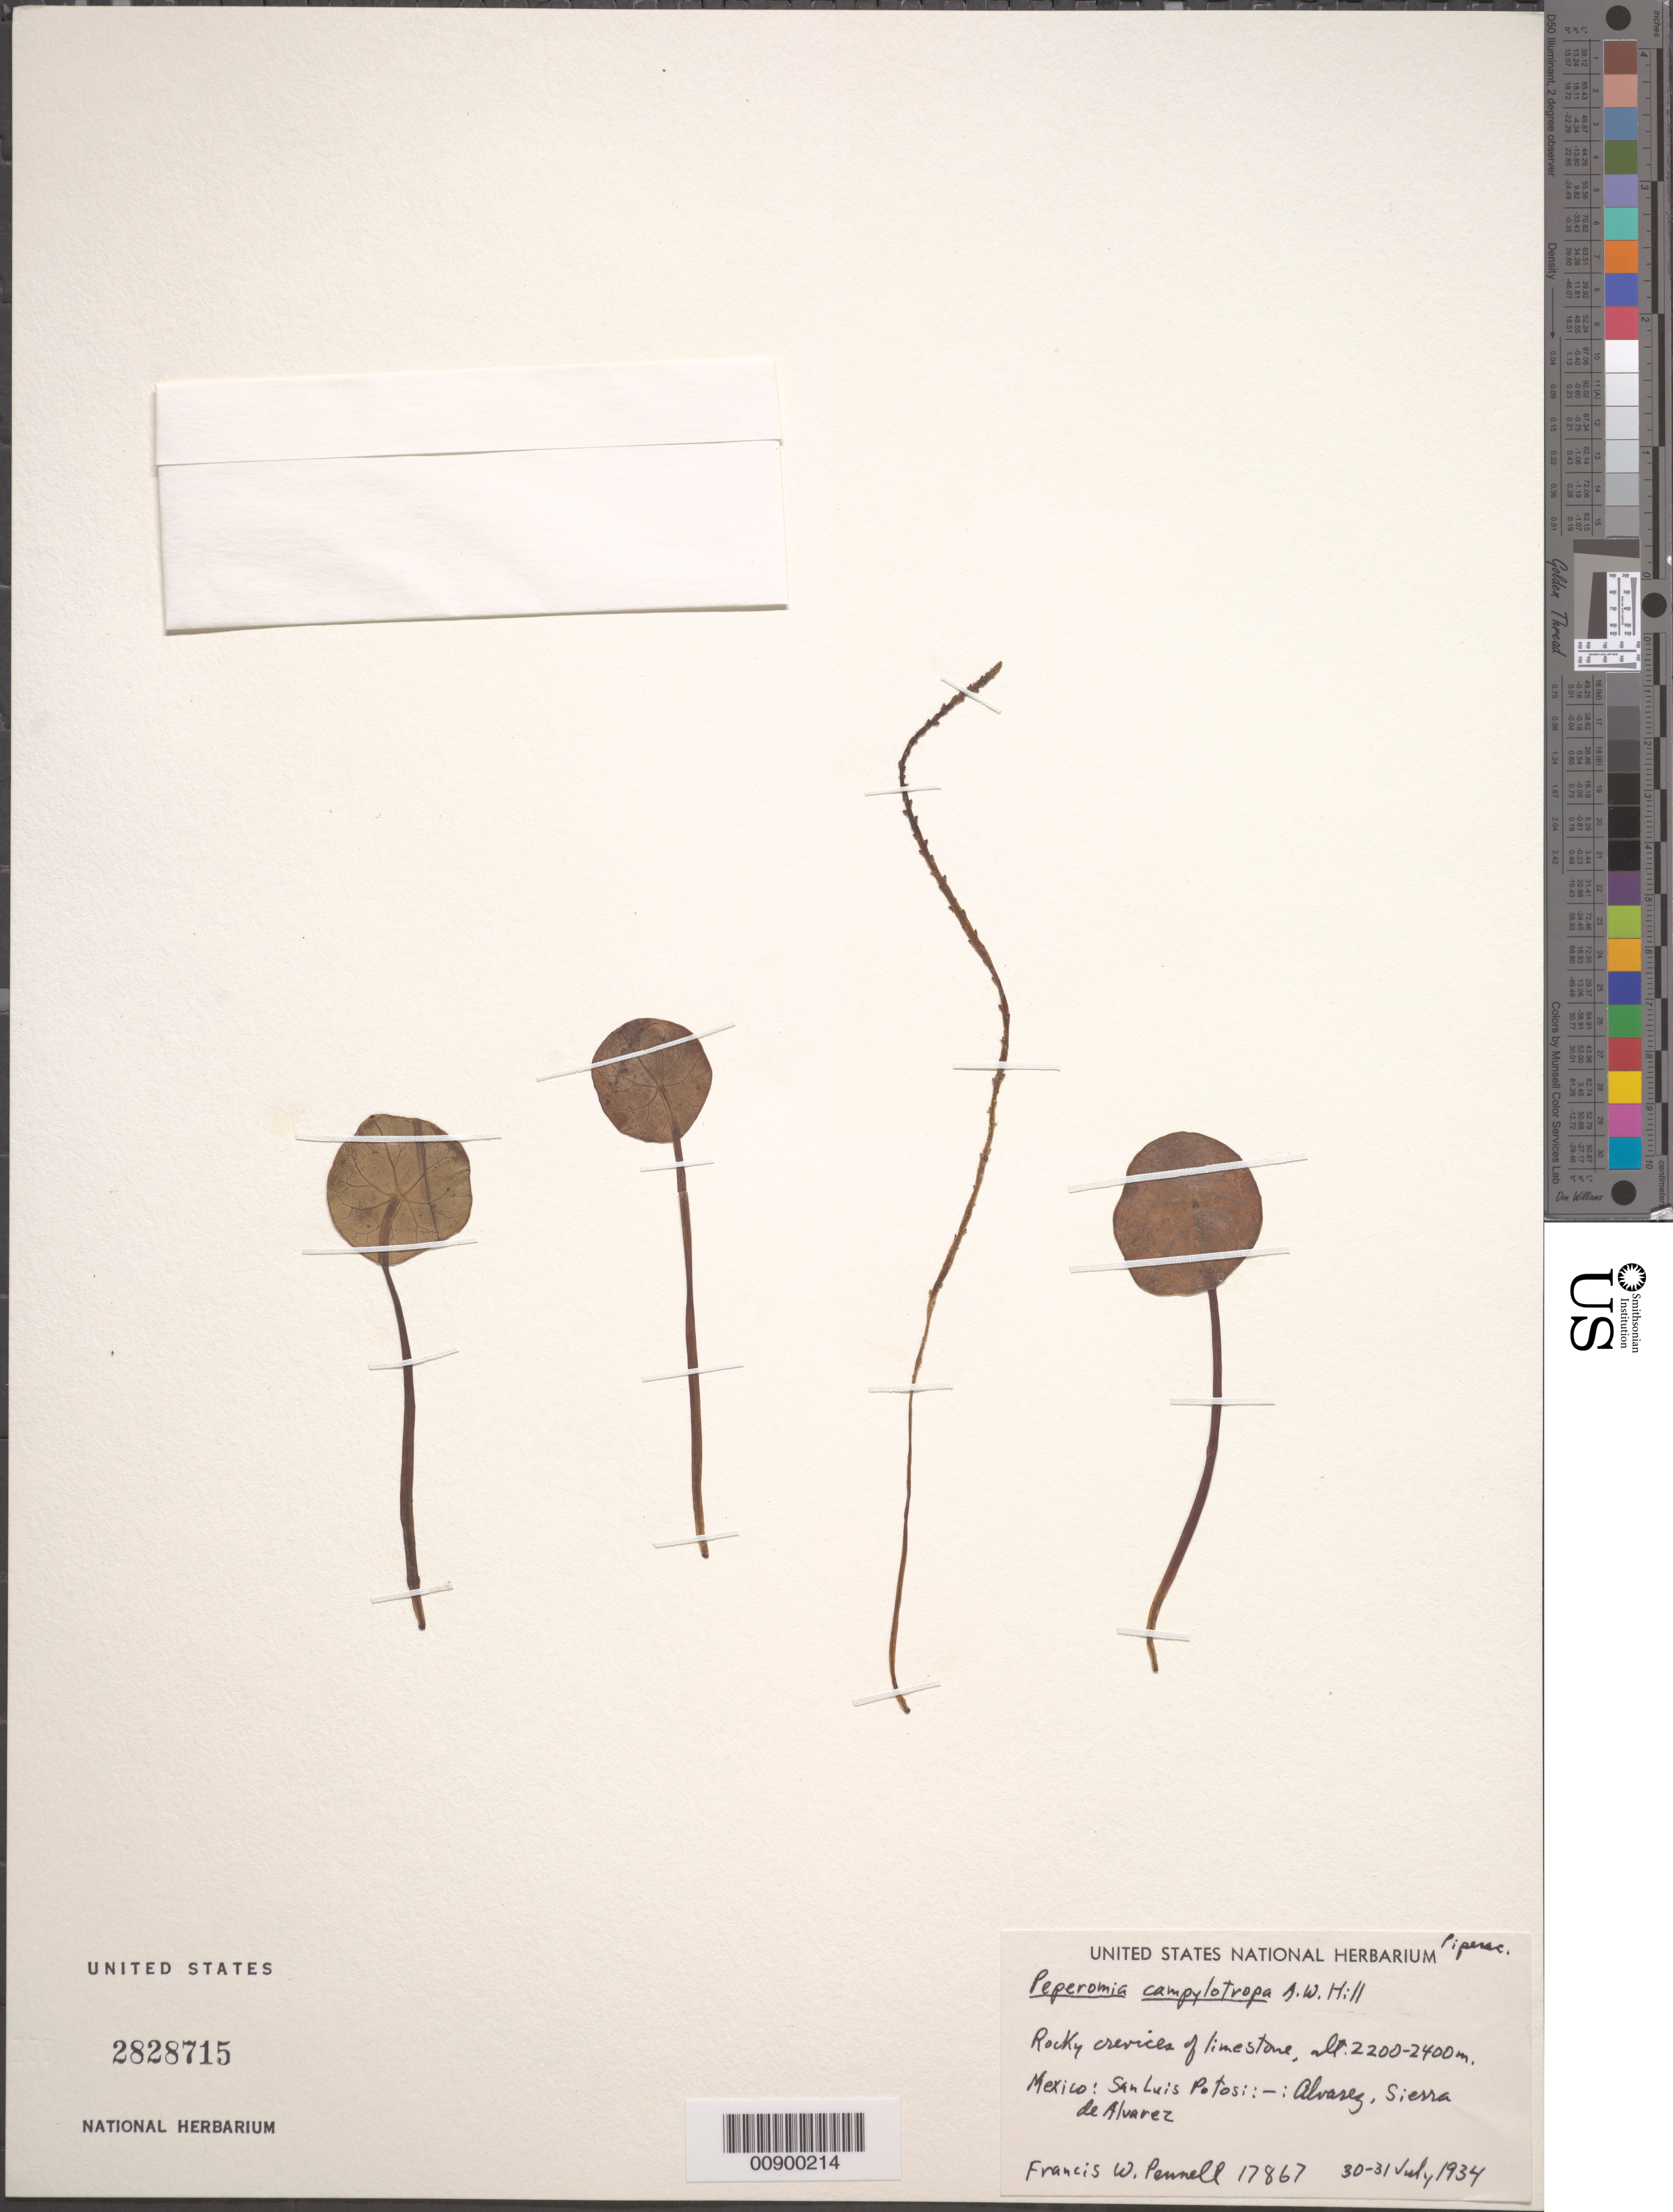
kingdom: Plantae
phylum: Tracheophyta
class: Magnoliopsida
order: Piperales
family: Piperaceae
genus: Peperomia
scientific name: Peperomia campylotropa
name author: A.W. Hill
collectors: F. W. Pennell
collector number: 17867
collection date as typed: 30 Jul 1934 to 31 Jul 1934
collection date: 1934-07-30/1934-07-31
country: Mexico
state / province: San Luis Potosí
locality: San Luis Potosí: Alvarez, Sierra de Alvarez.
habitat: Rocky crevices of limestone.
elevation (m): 2400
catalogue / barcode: US 2828715